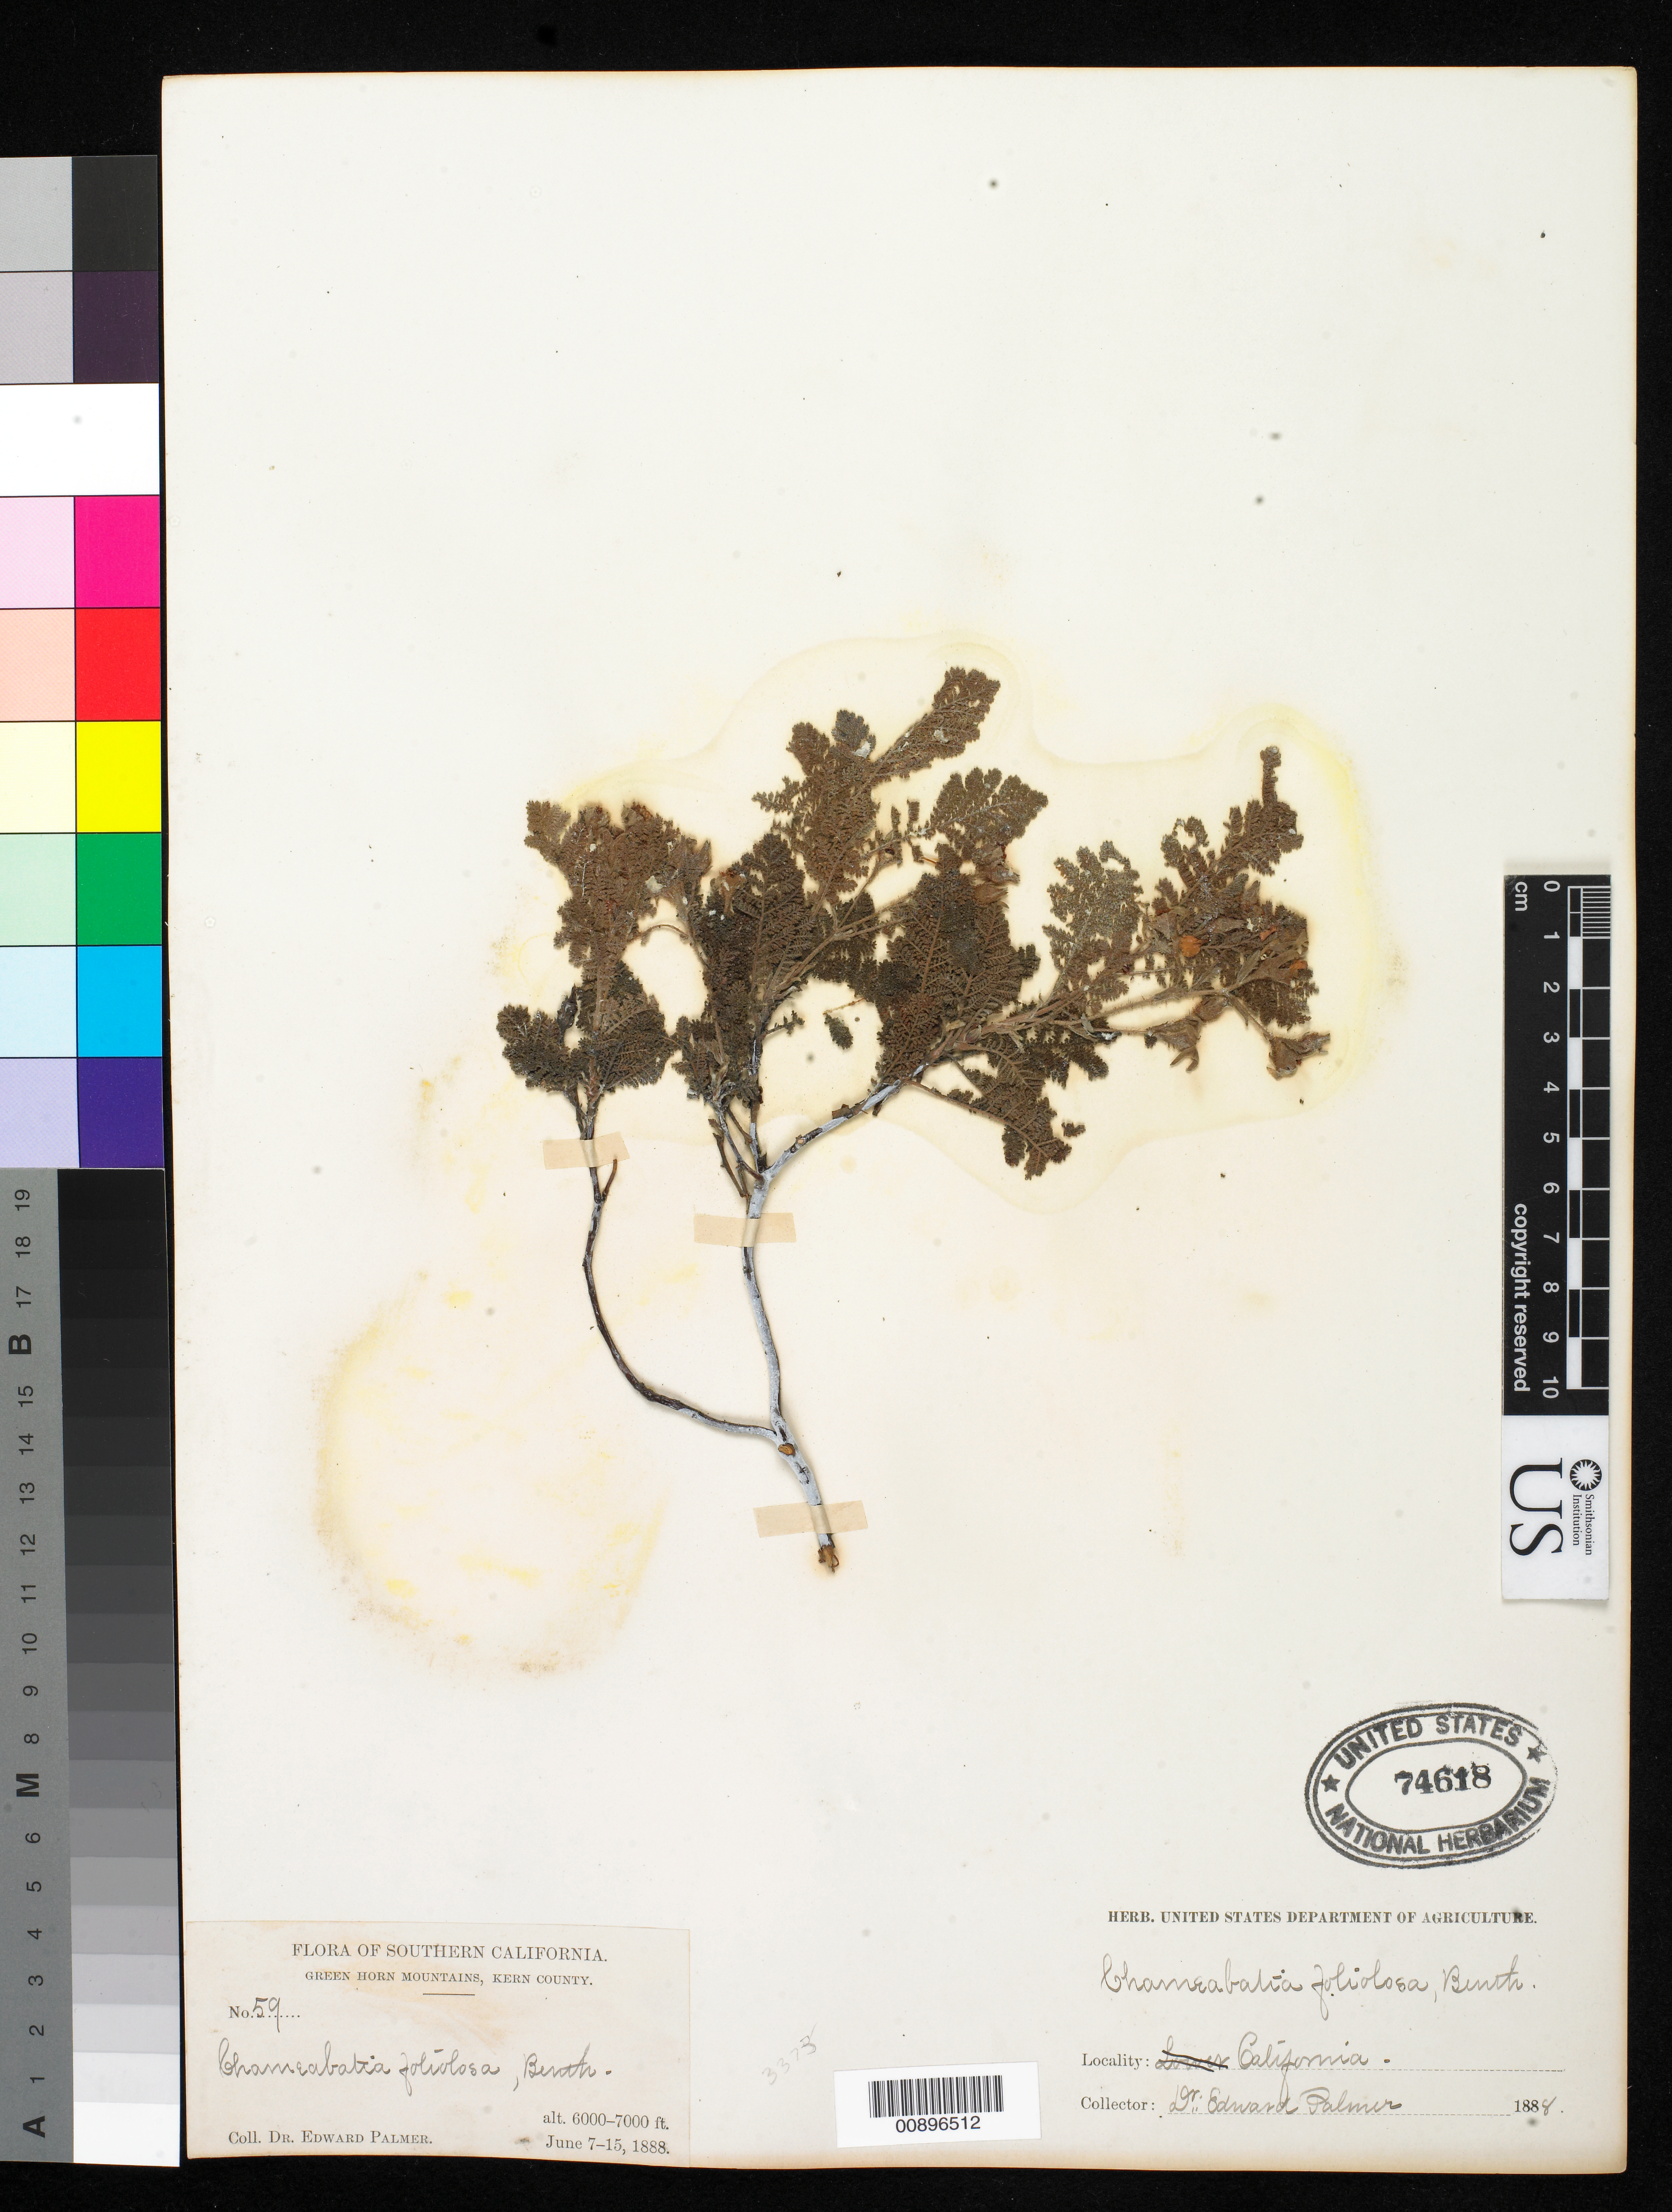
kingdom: Plantae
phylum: Tracheophyta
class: Magnoliopsida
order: Rosales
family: Rosaceae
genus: Chamaebatia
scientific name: Chamaebatia foliolosa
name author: Benth.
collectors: E. Palmer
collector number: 59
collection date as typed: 07 Jun 1888 to 15 Jun 1888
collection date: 1888-06-07/1888-06-15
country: United States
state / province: California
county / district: Kern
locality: Green Horn Mountains, Kern County, California.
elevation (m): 1829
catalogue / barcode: US 74618